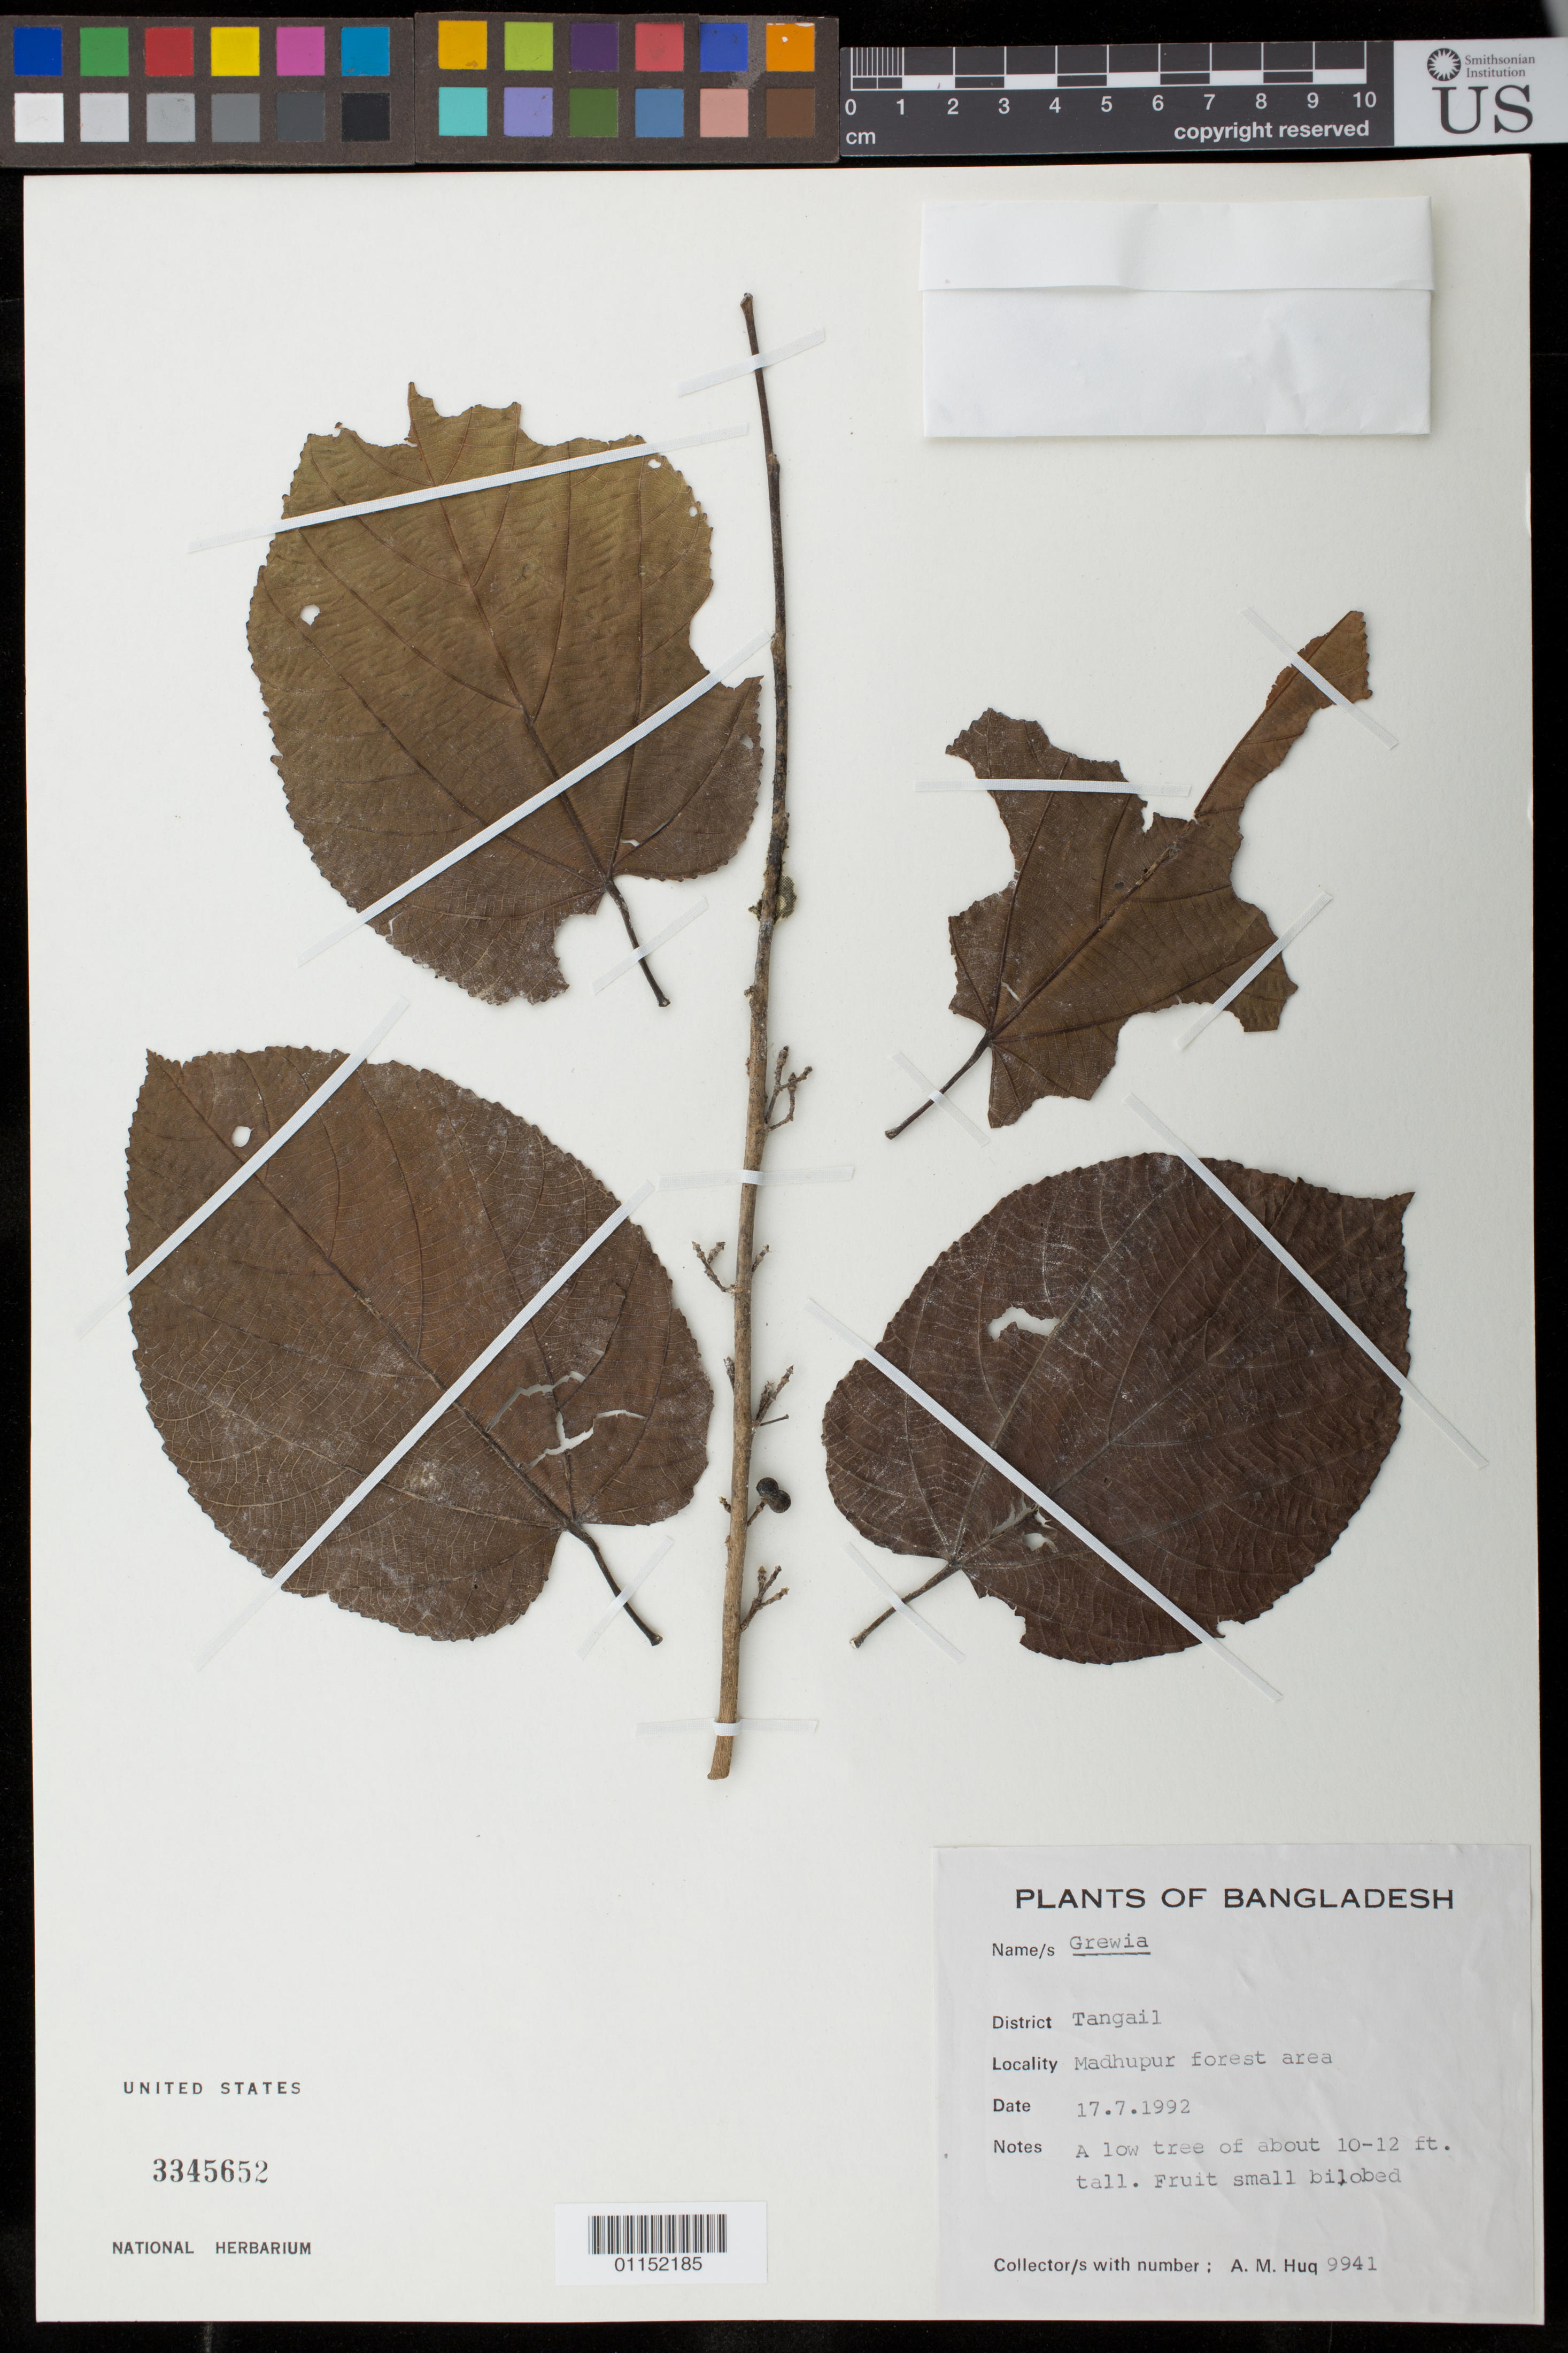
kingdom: Plantae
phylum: Tracheophyta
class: Magnoliopsida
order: Malvales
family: Malvaceae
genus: Grewia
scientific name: Grewia sp.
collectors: A. M. Huq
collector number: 9941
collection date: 1992-07-17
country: Bangladesh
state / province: Dhaka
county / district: Tangail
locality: Madhupur sal forest area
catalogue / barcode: US 3345652